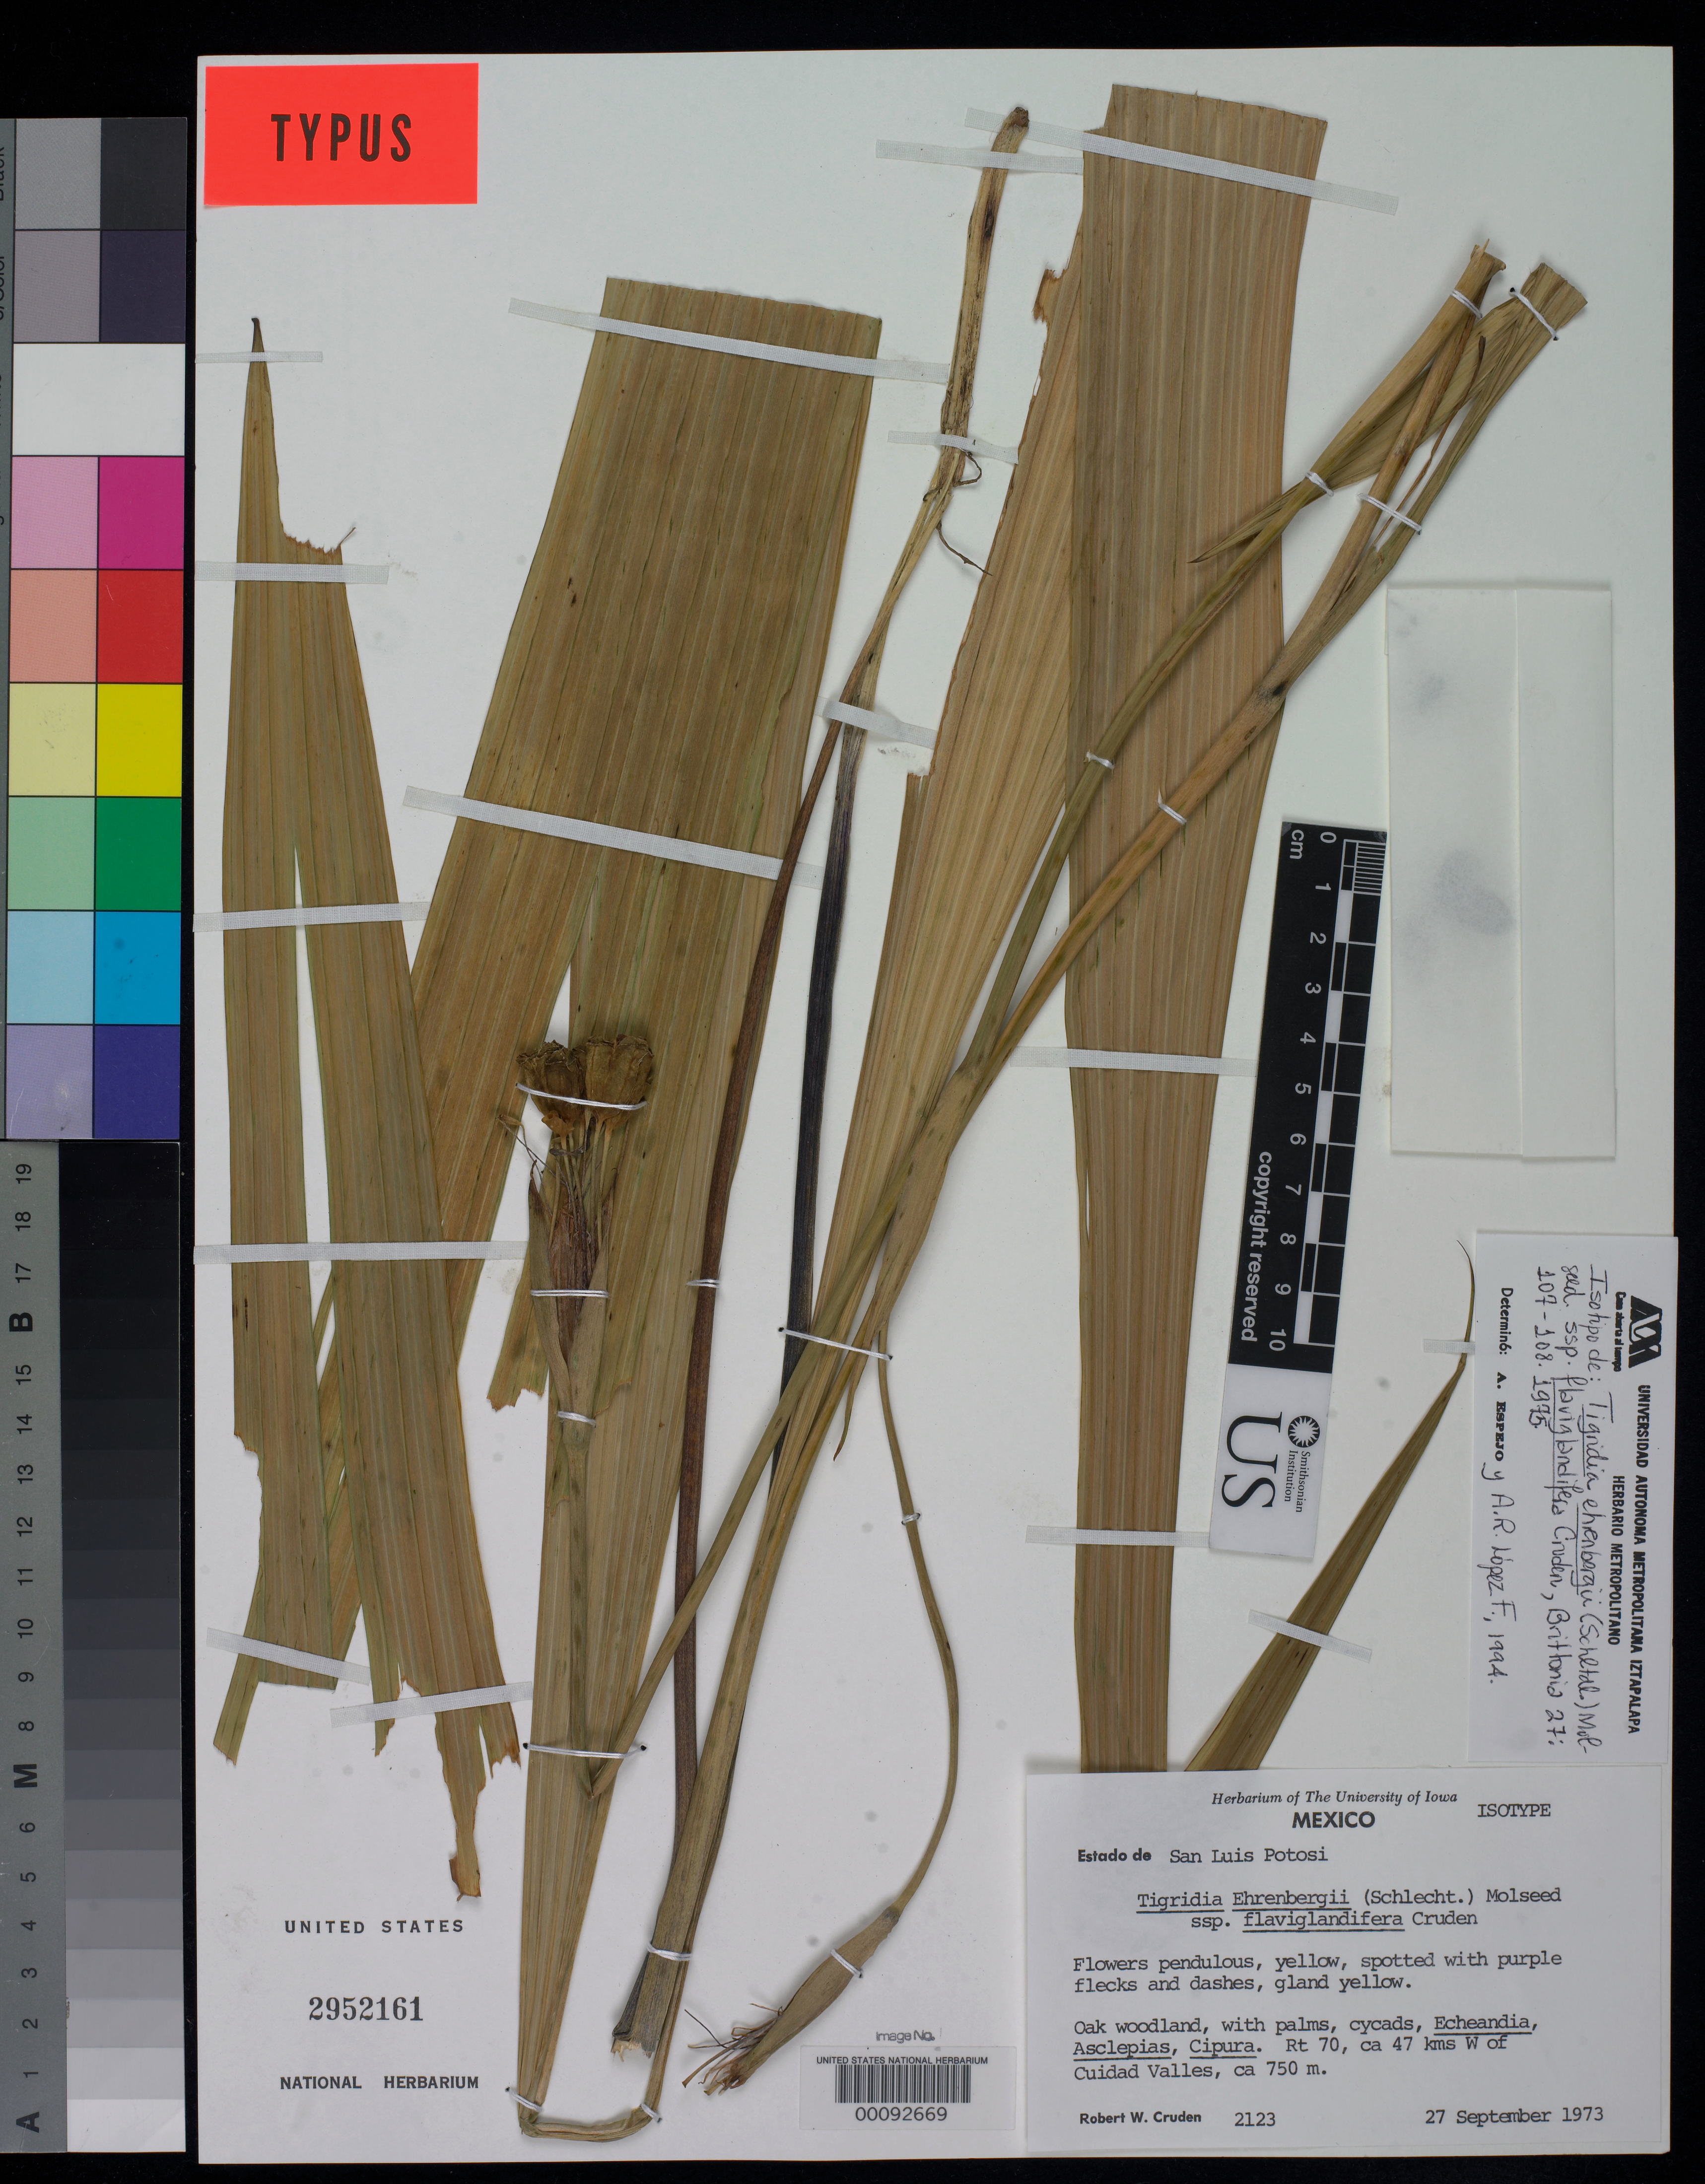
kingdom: Plantae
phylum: Tracheophyta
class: Liliopsida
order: Asparagales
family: Iridaceae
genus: Tigridia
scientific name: Tigridia ehrenbergii subsp. flaviglandifera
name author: Cruden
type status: Isotype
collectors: R. W. Cruden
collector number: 2123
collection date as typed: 27 Sep 1973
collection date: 1973-09-27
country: Mexico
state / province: San Luis Potosi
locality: Rt. 70, ca 47 kms W of Ciudad Valles.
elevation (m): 750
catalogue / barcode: US 2952161